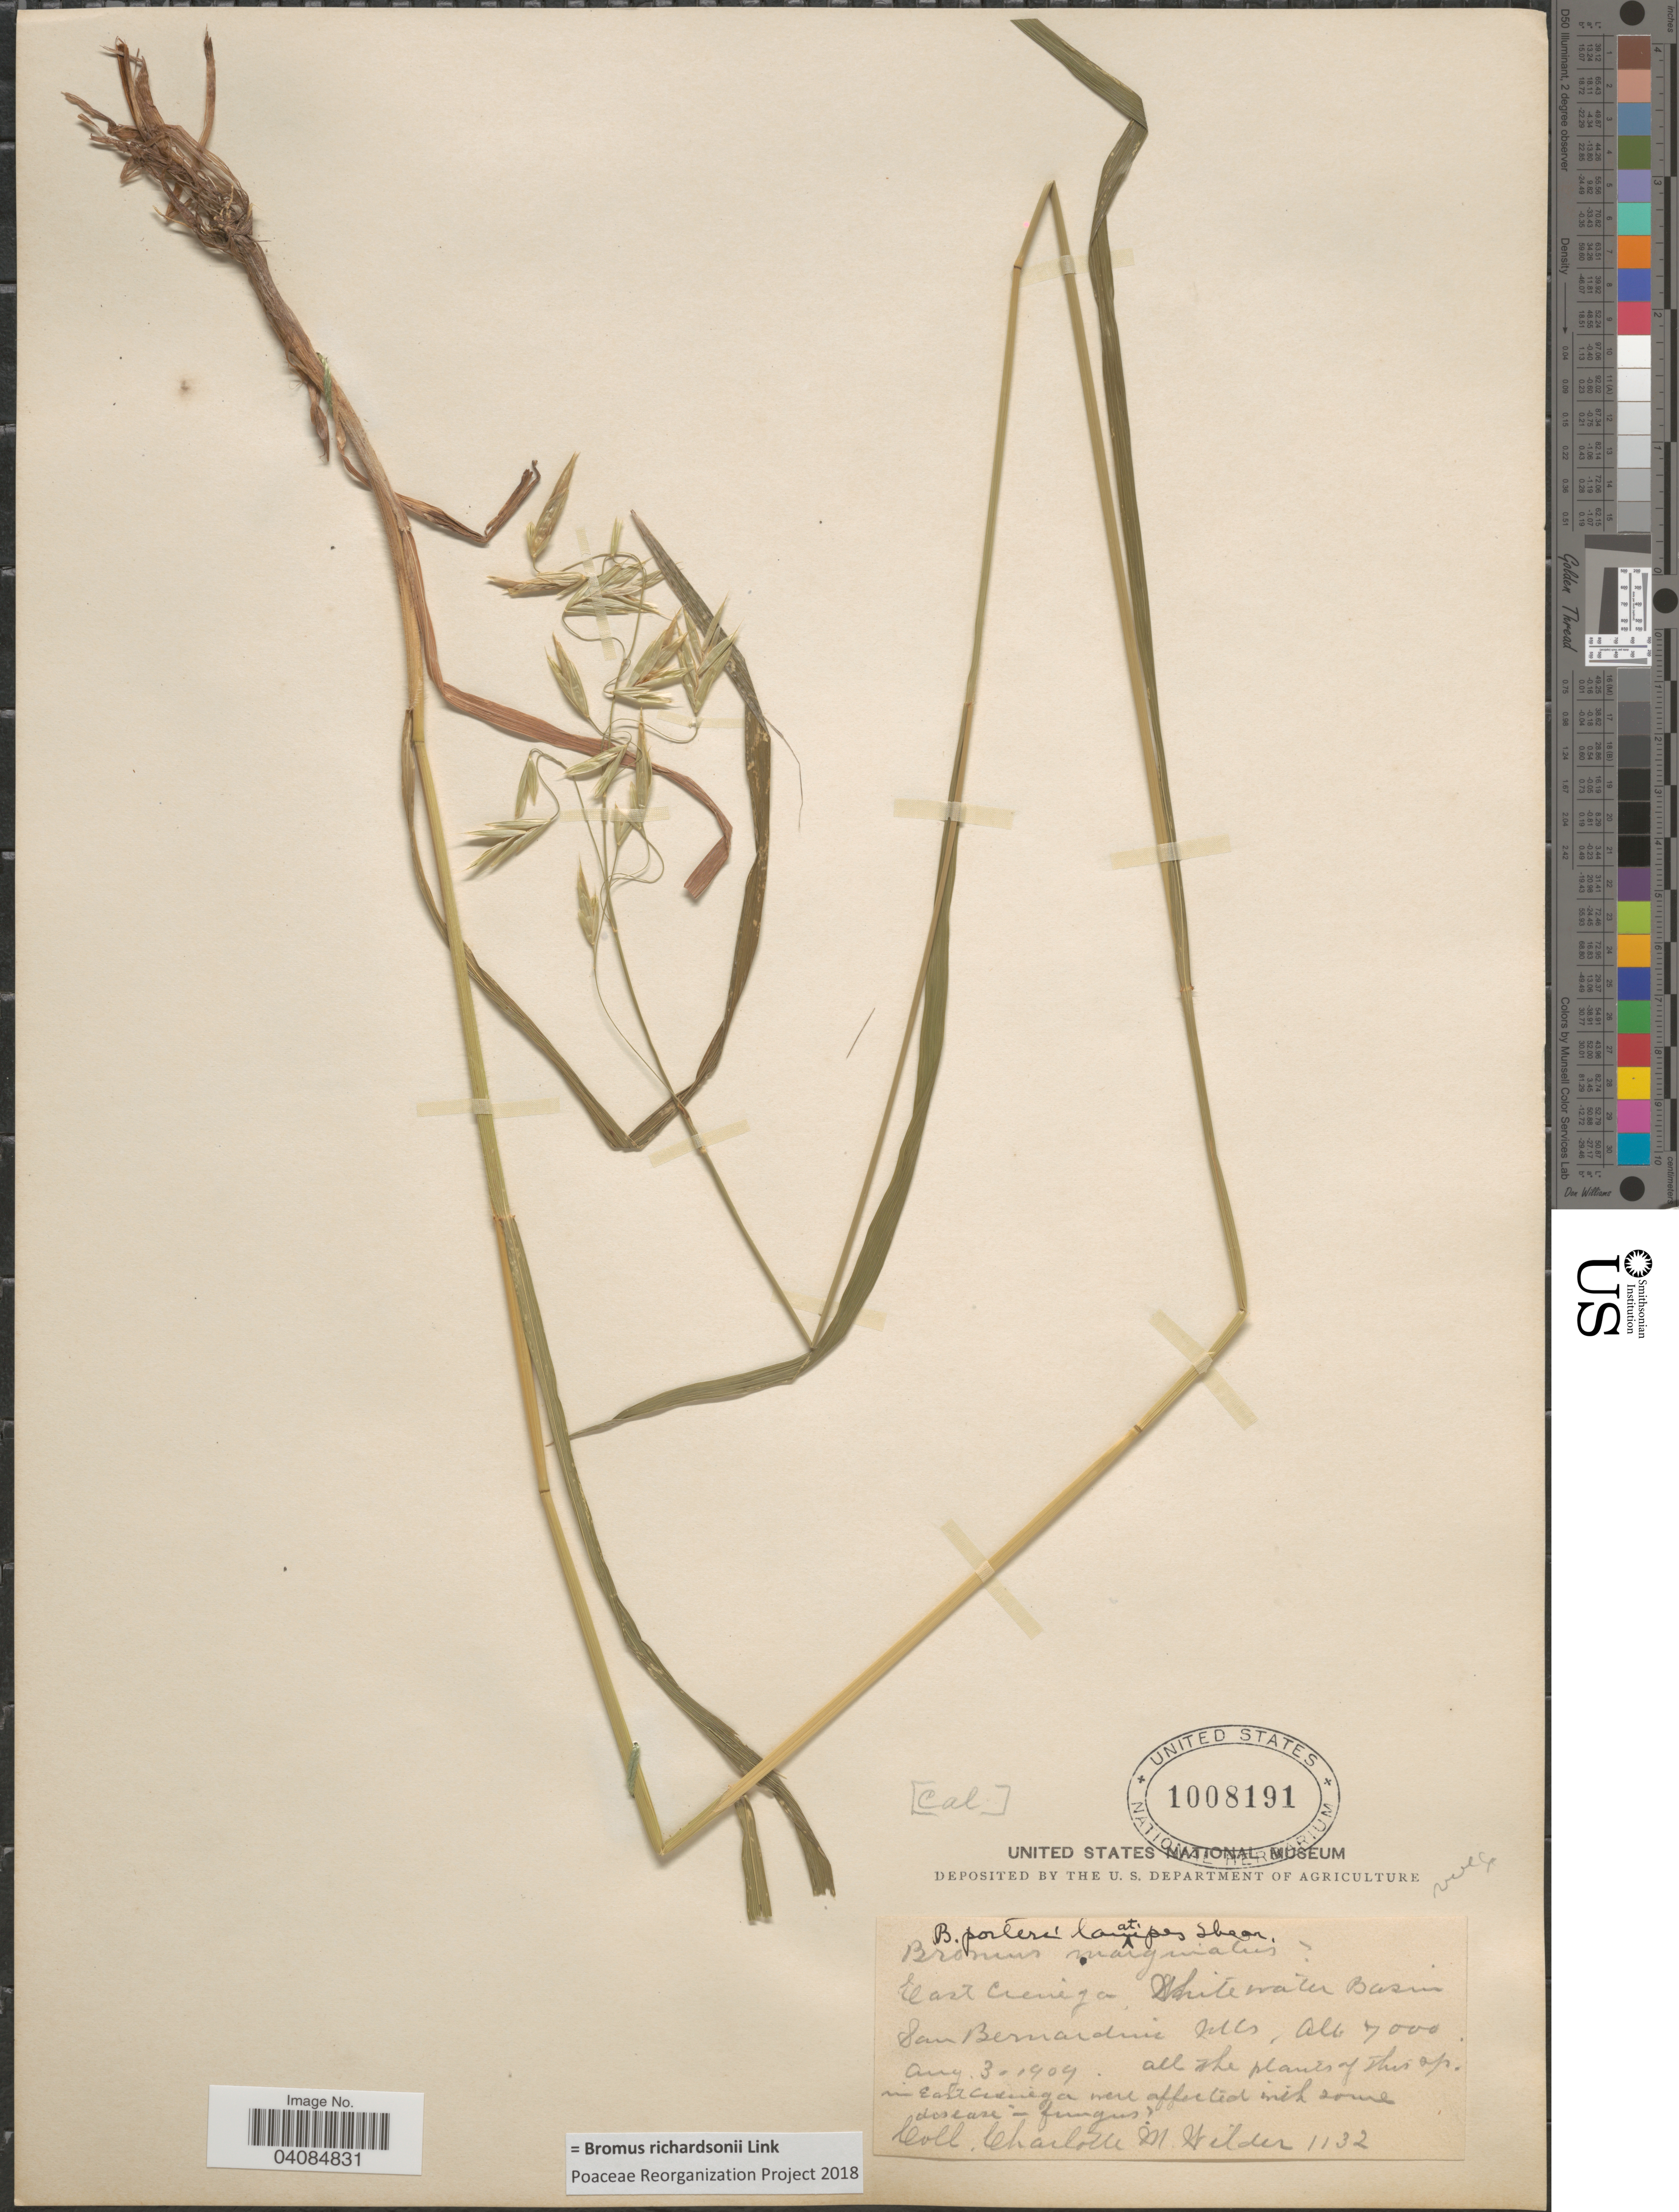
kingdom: Plantae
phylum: Tracheophyta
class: Liliopsida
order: Poales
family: Poaceae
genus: Bromus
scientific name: Bromus richardsonii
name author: Link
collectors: C. Wilder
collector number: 1132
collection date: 1909-08-03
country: United States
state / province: California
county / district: San Bernardino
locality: East Cienega White water Basin. San Bernardino Mts.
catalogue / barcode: US 1008191